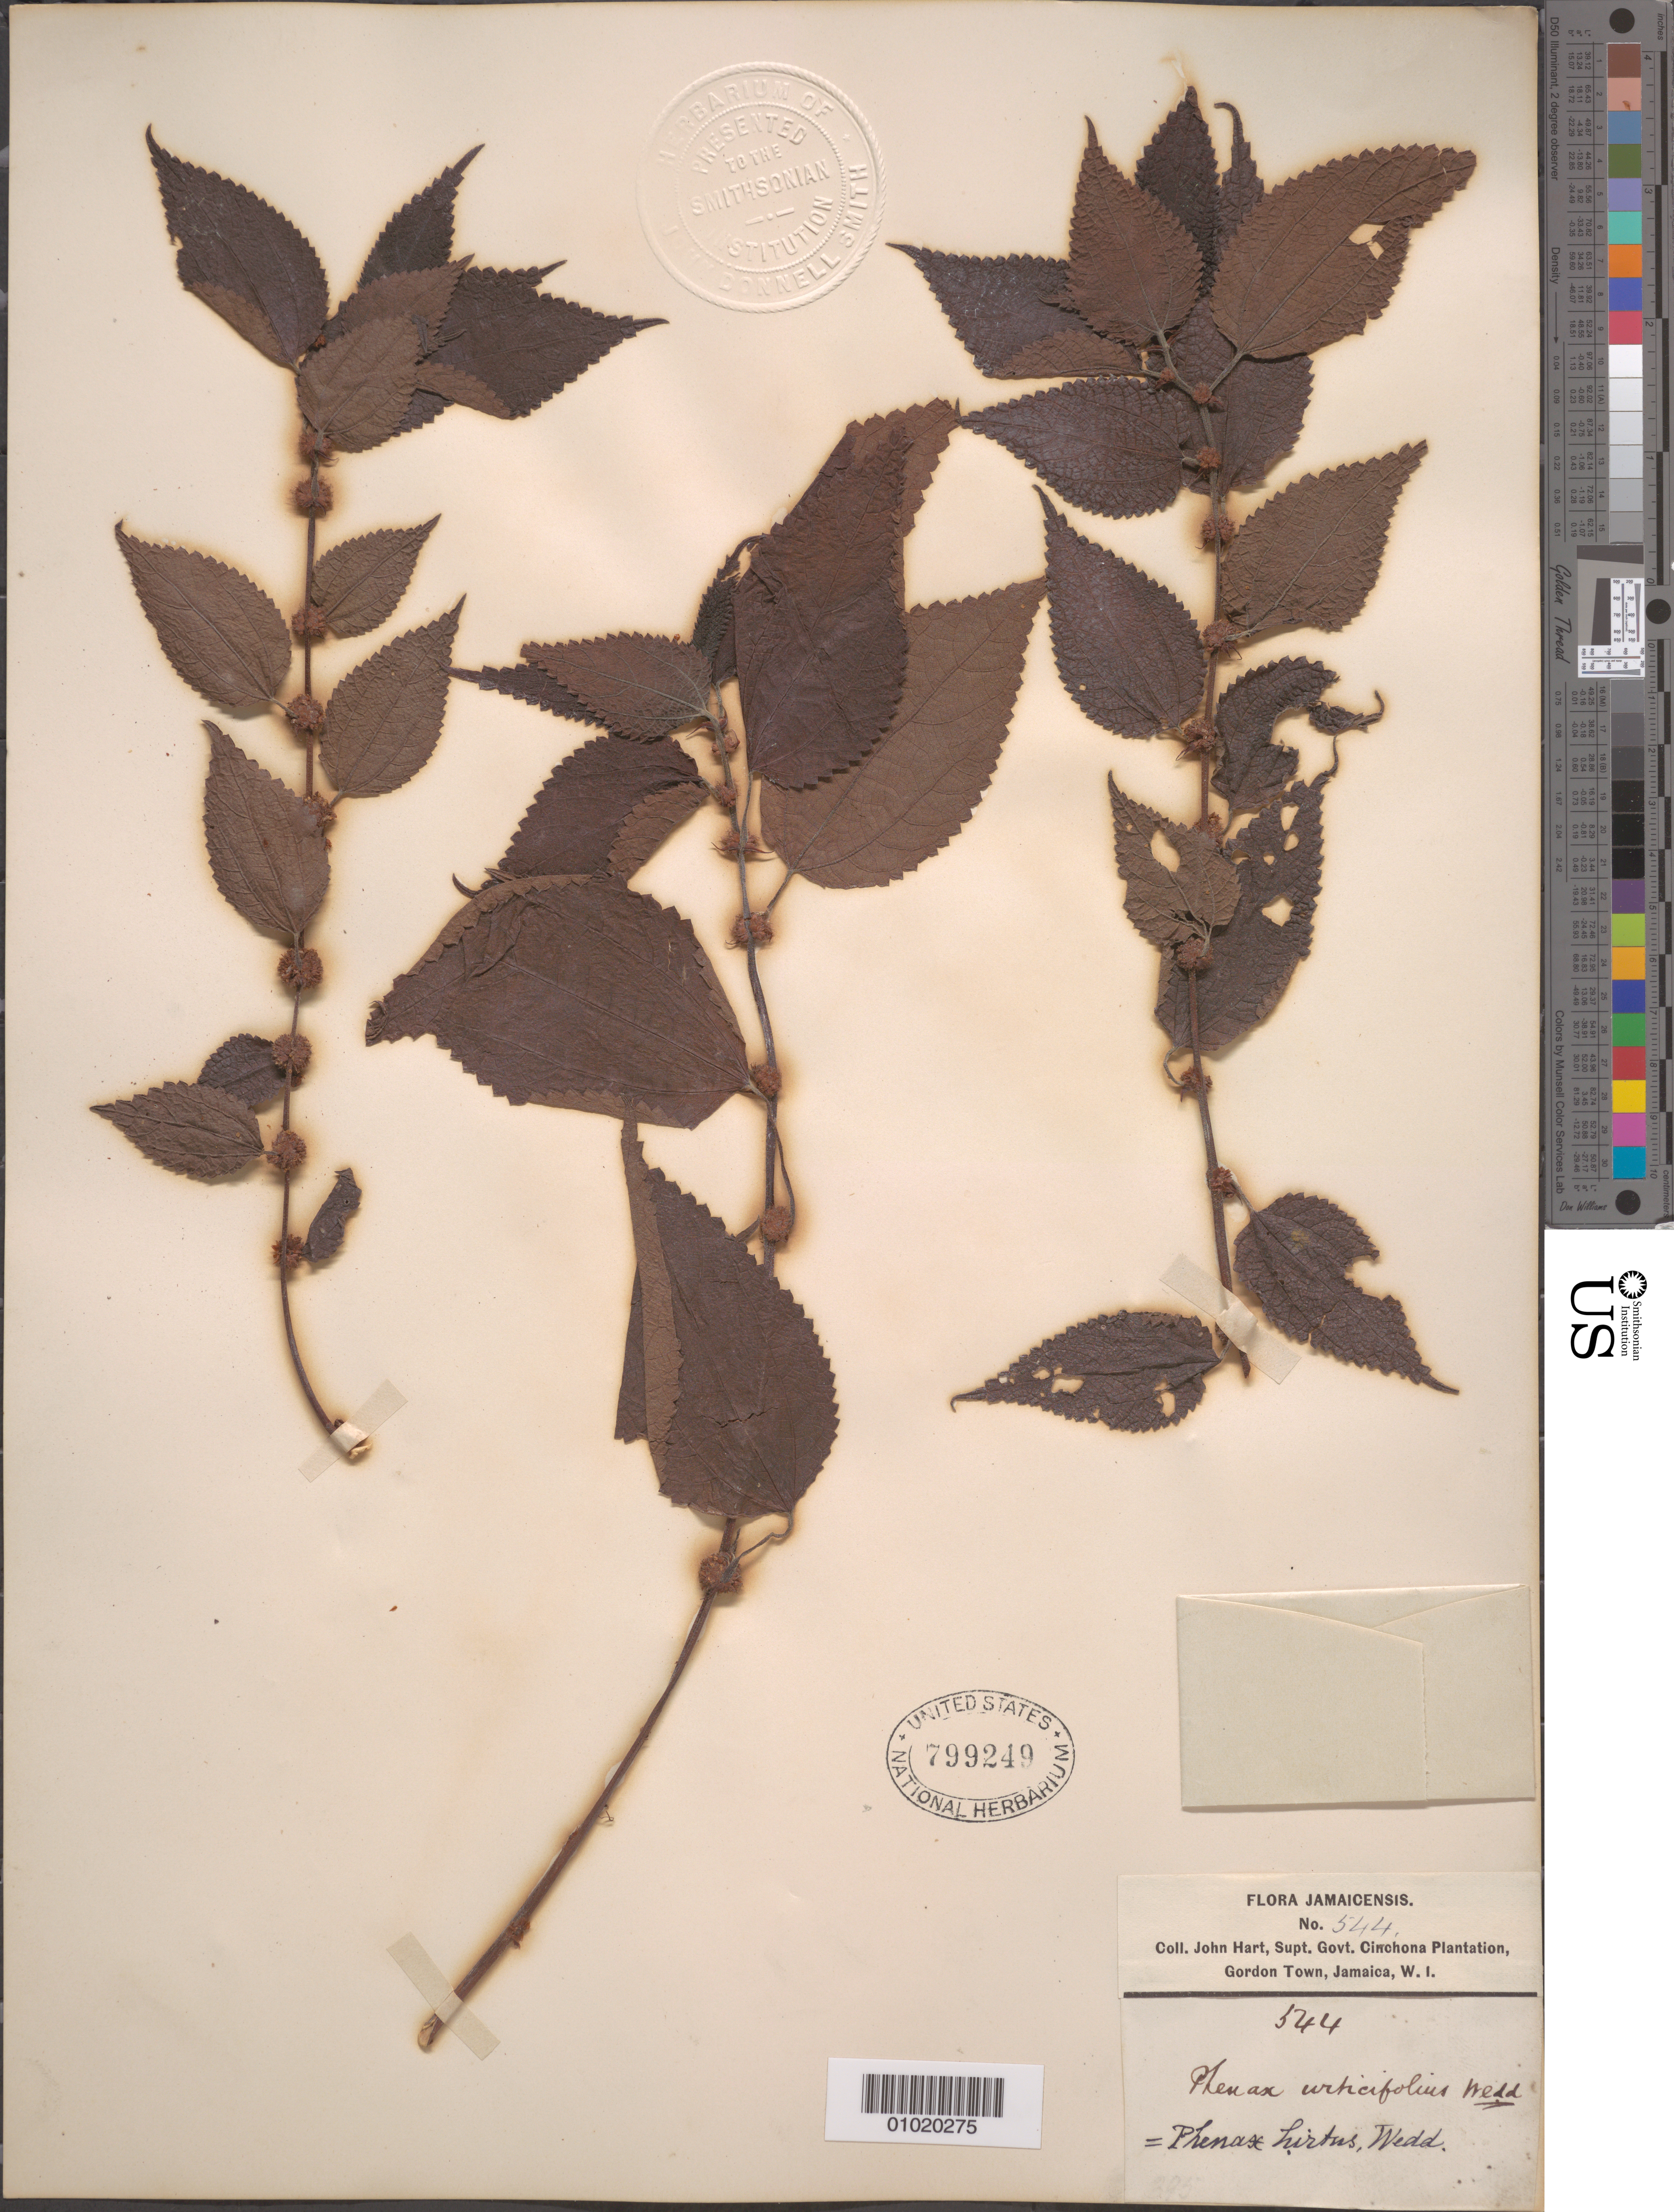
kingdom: Plantae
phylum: Tracheophyta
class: Magnoliopsida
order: Rosales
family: Urticaceae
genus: Phenax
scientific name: Phenax hirtus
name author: (Sw.) Wedd.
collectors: J. Hart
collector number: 544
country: Jamaica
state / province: Saint Andrew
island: Jamaica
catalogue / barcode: US 799249